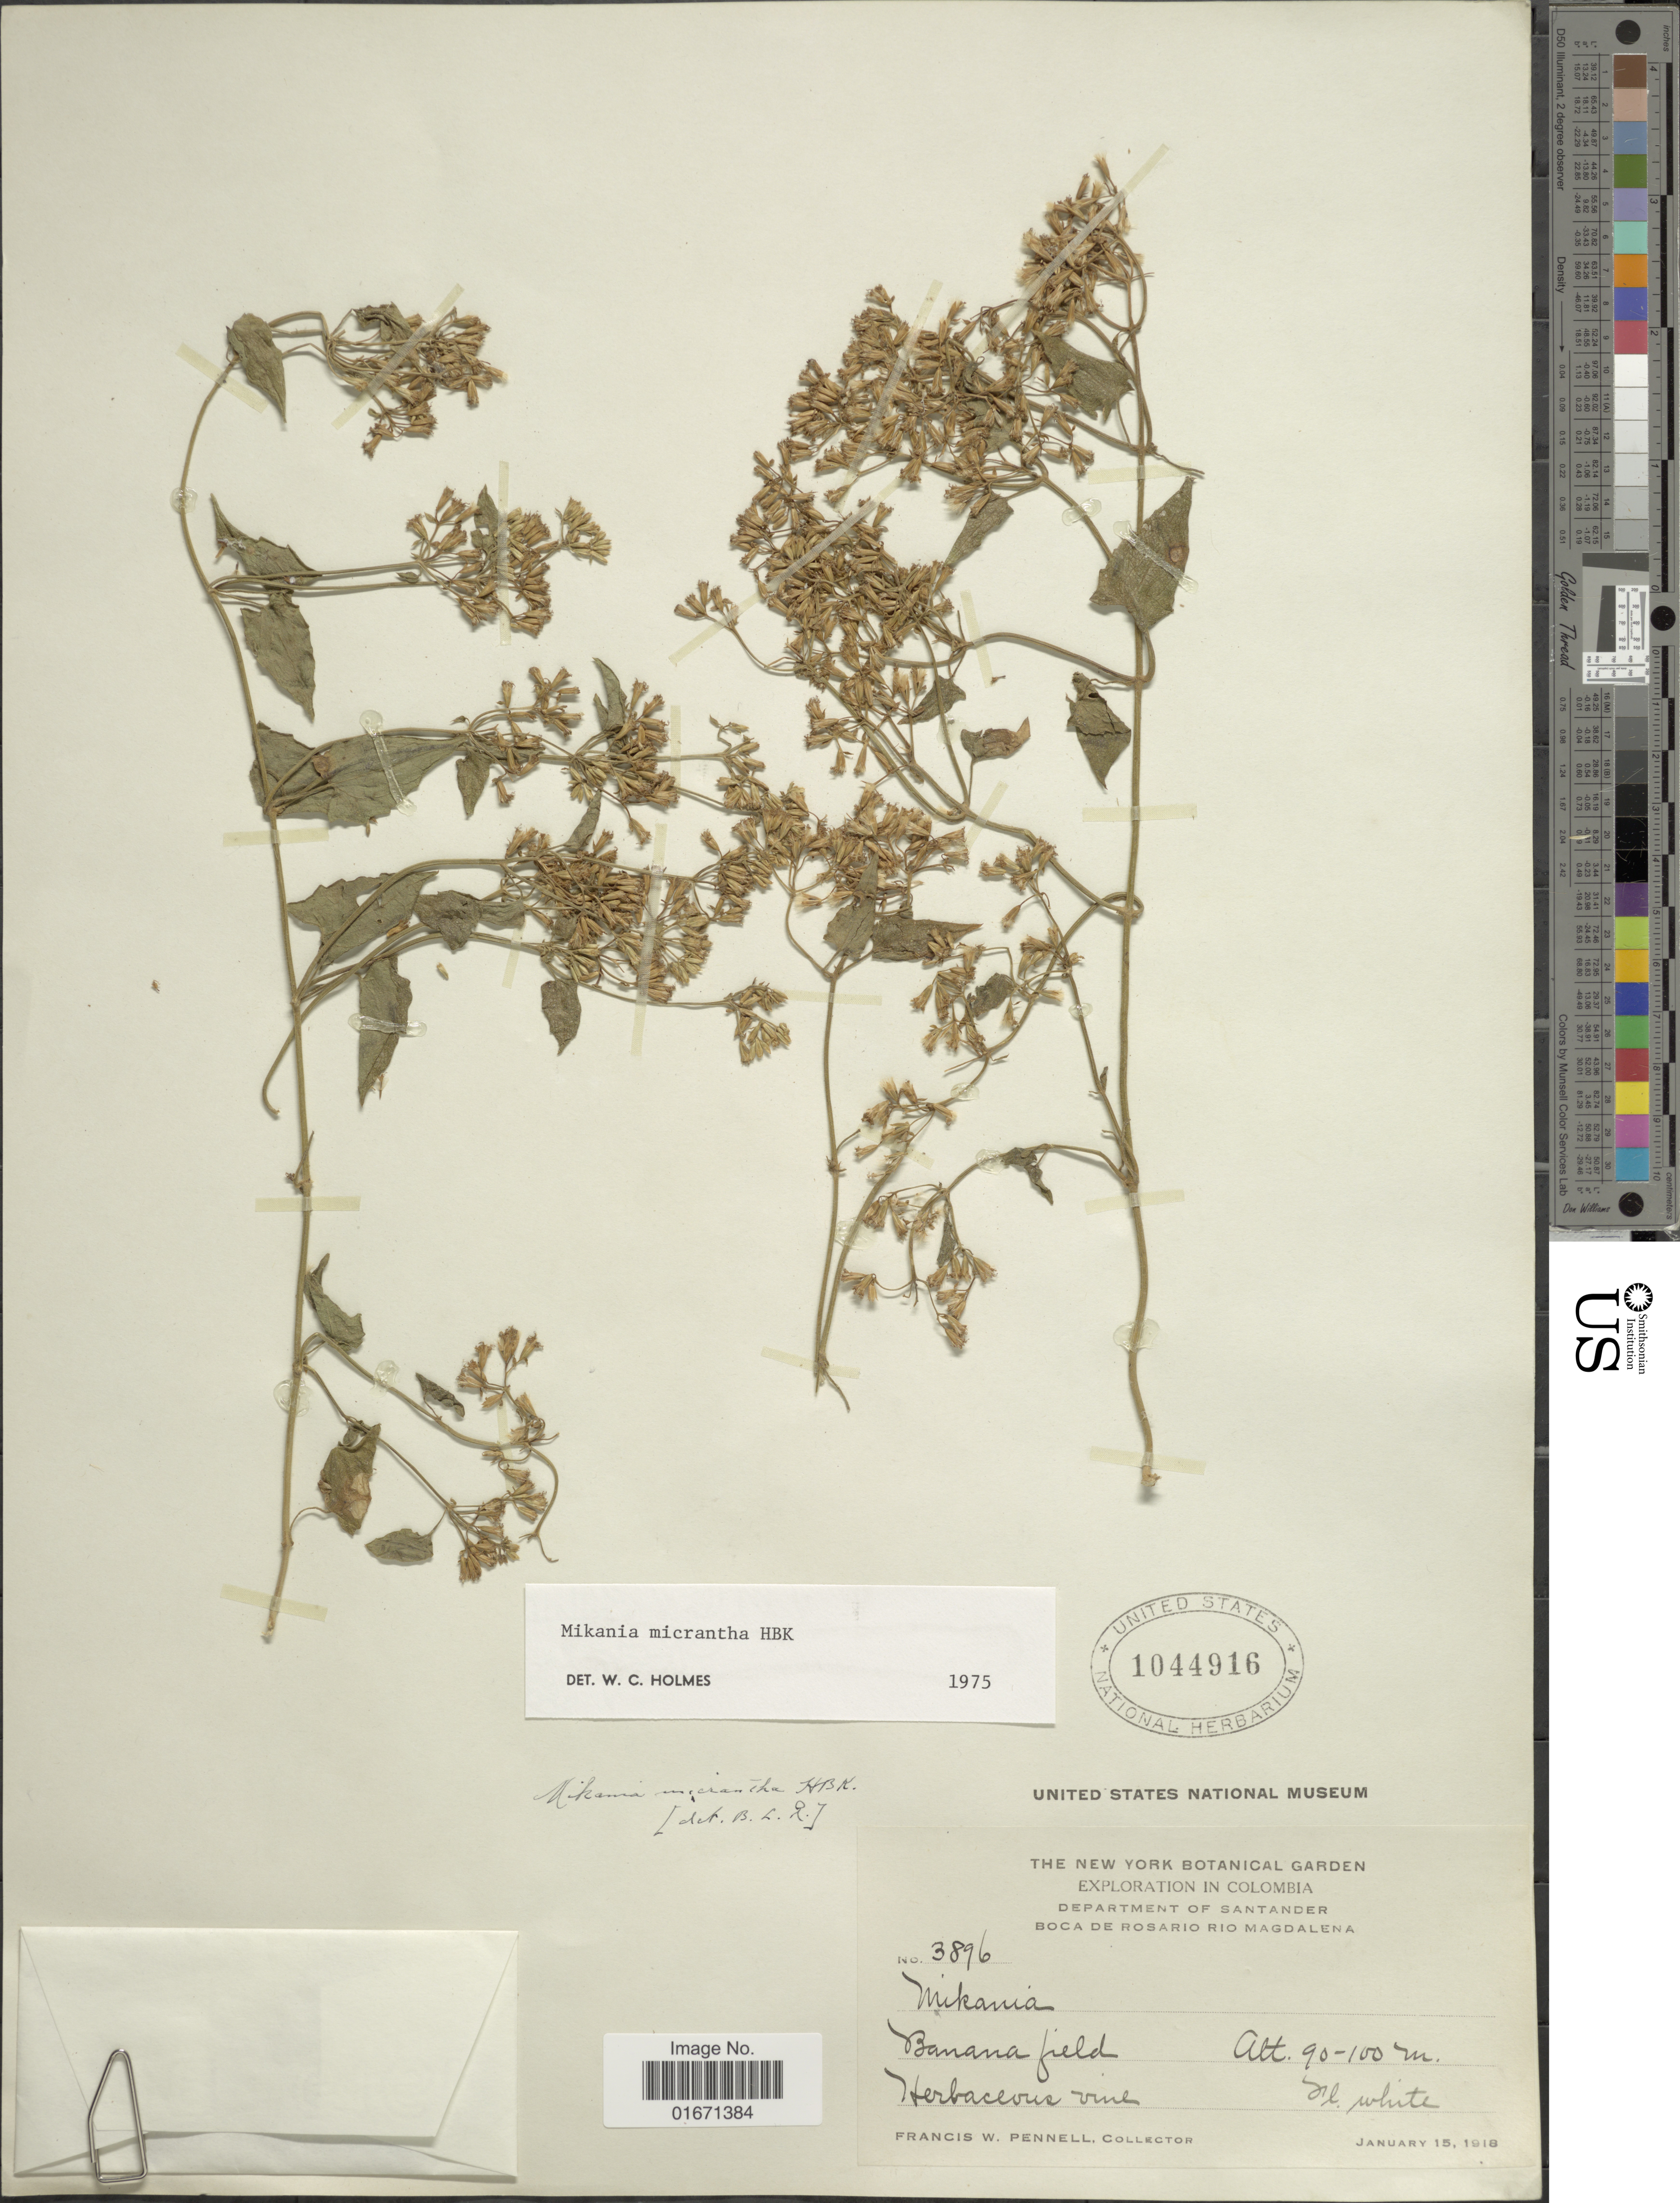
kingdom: Plantae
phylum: Tracheophyta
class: Magnoliopsida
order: Asterales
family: Asteraceae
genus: Mikania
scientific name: Mikania micrantha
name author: Kunth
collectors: F. W. Pennell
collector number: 3896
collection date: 1918-01-15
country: Colombia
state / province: Santander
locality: Boca de Rosario Rio Magdalena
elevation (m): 90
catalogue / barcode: US 1044916